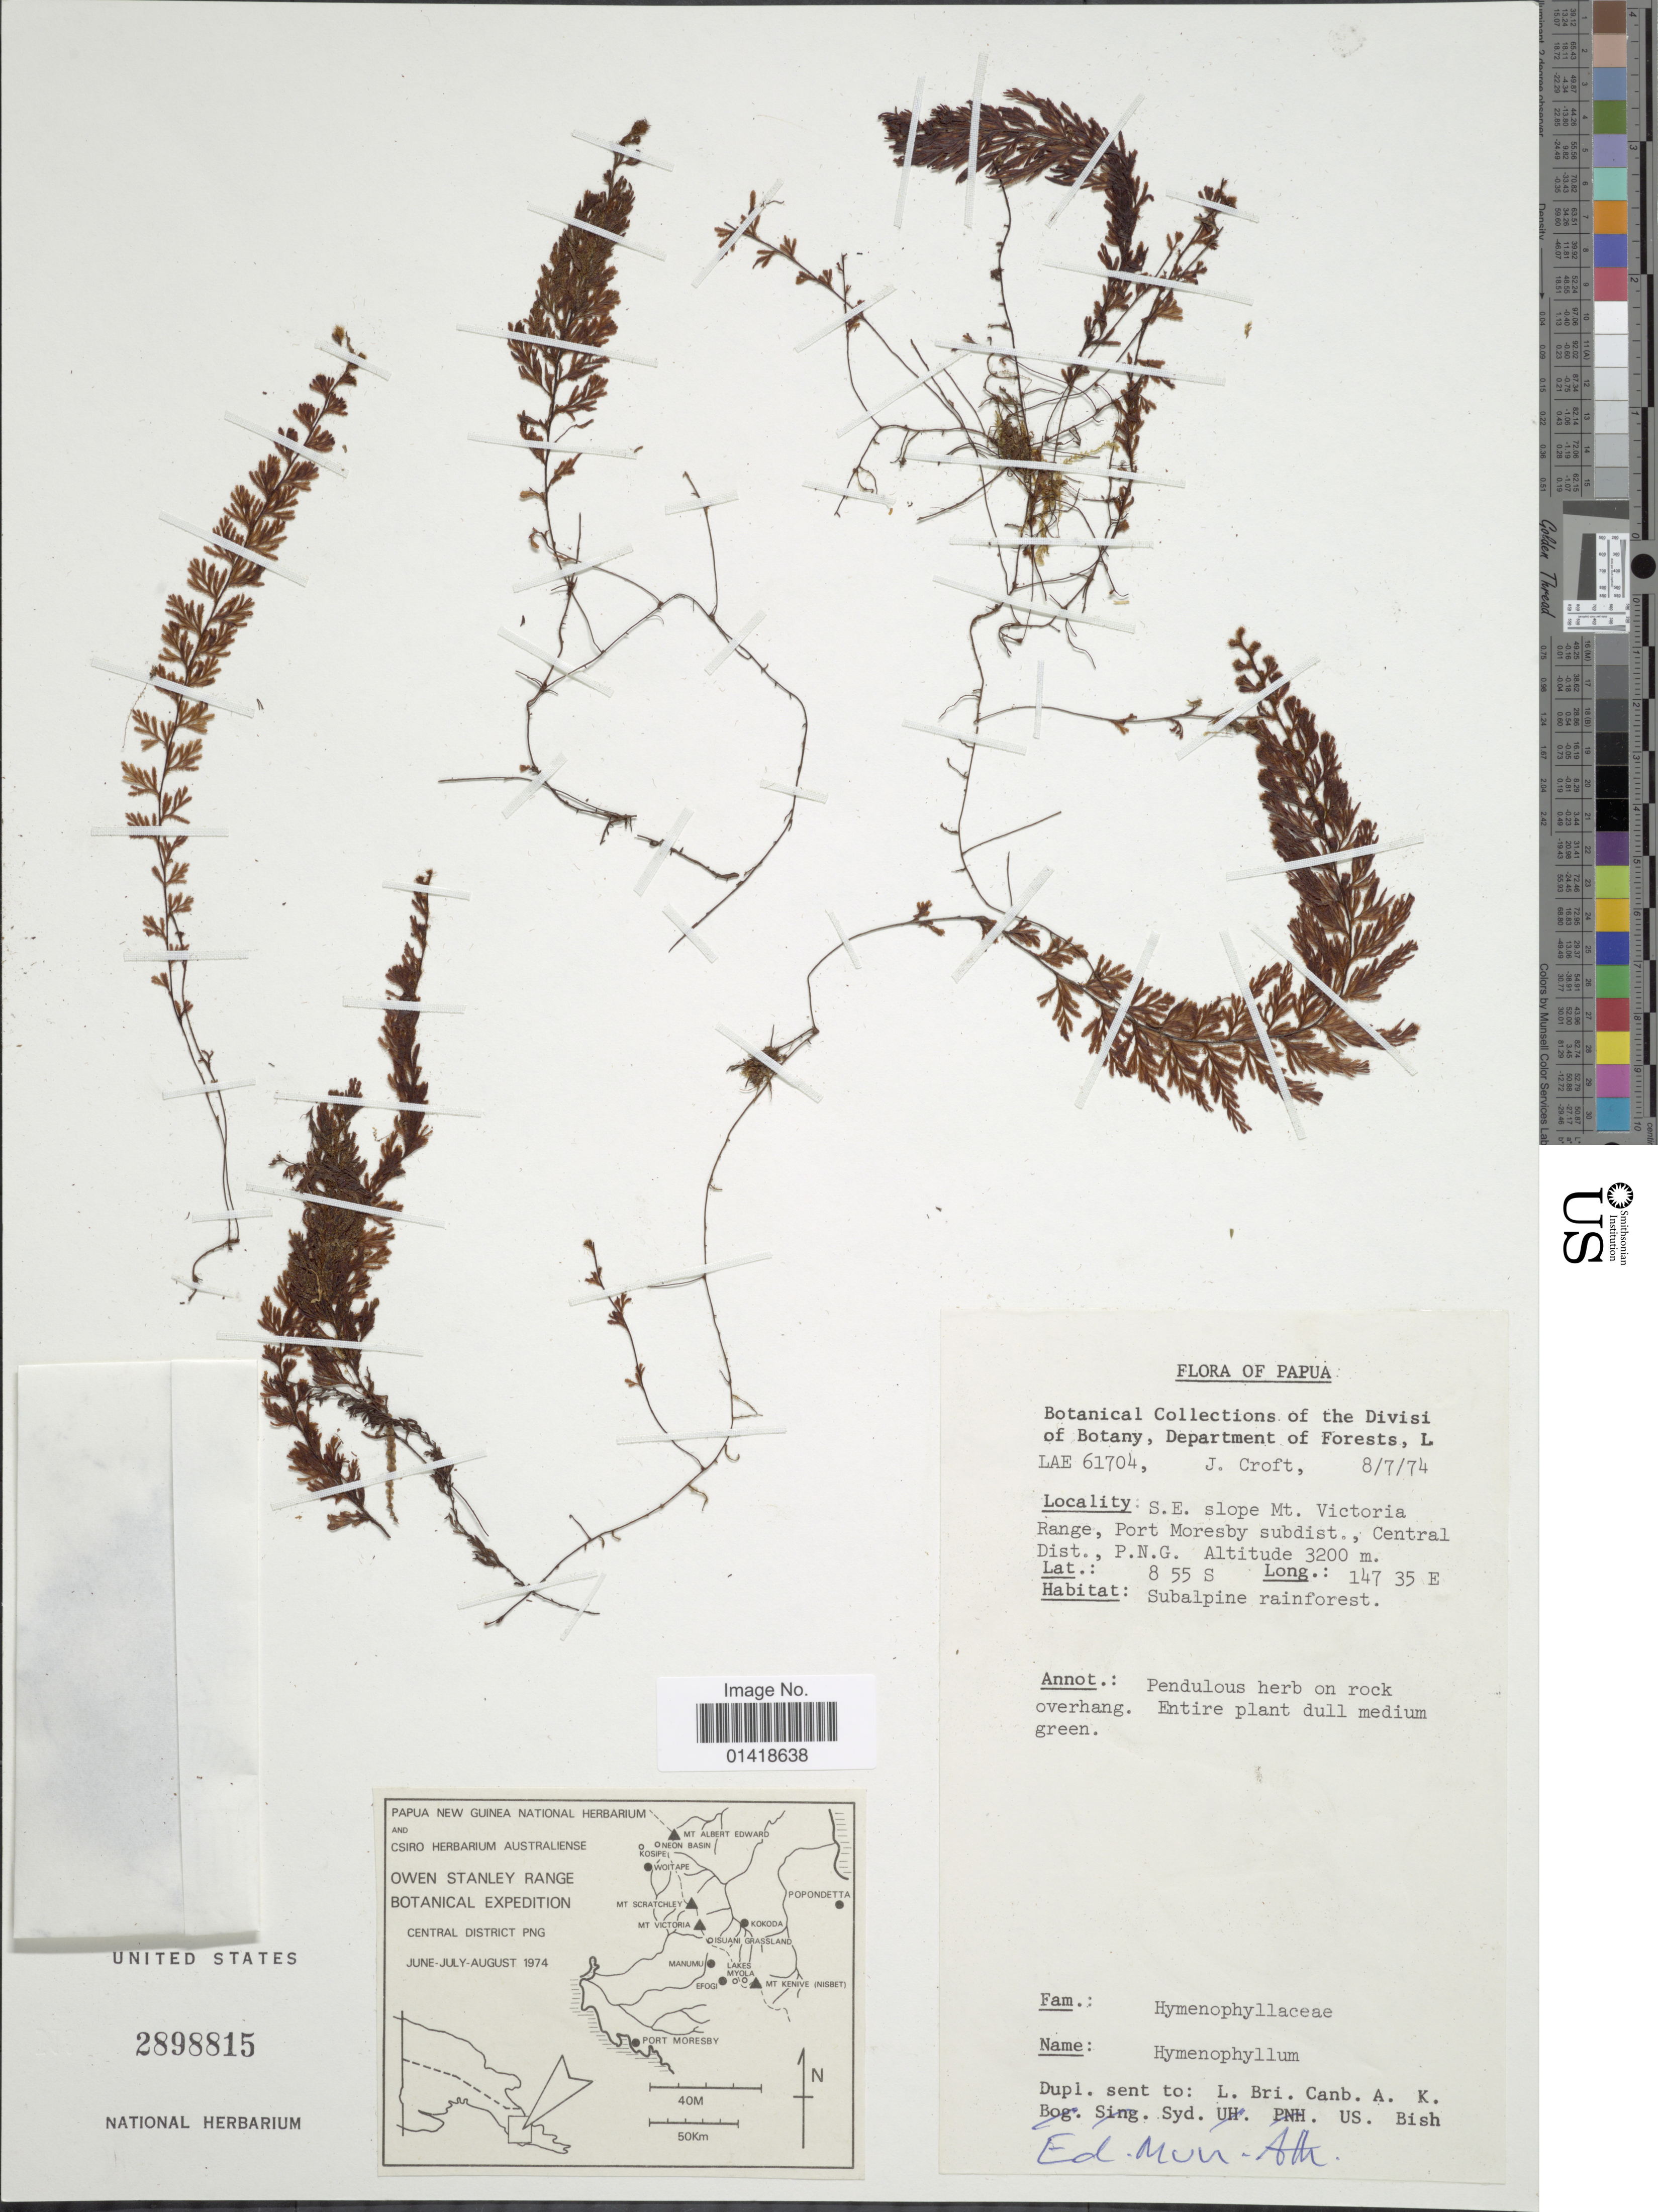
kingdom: Plantae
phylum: Tracheophyta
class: Polypodiopsida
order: Hymenophyllales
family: Hymenophyllaceae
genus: Hymenophyllum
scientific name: Hymenophyllum sp.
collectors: J. Croft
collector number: LAE 61704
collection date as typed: Transcribed d/m/y: 8/7/74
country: Papua New Guinea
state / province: Central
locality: S.E. slope Mt. Victoria Range, Port Moresby subdist., Central Dist., P.N.G.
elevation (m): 3200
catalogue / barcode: US 2898815